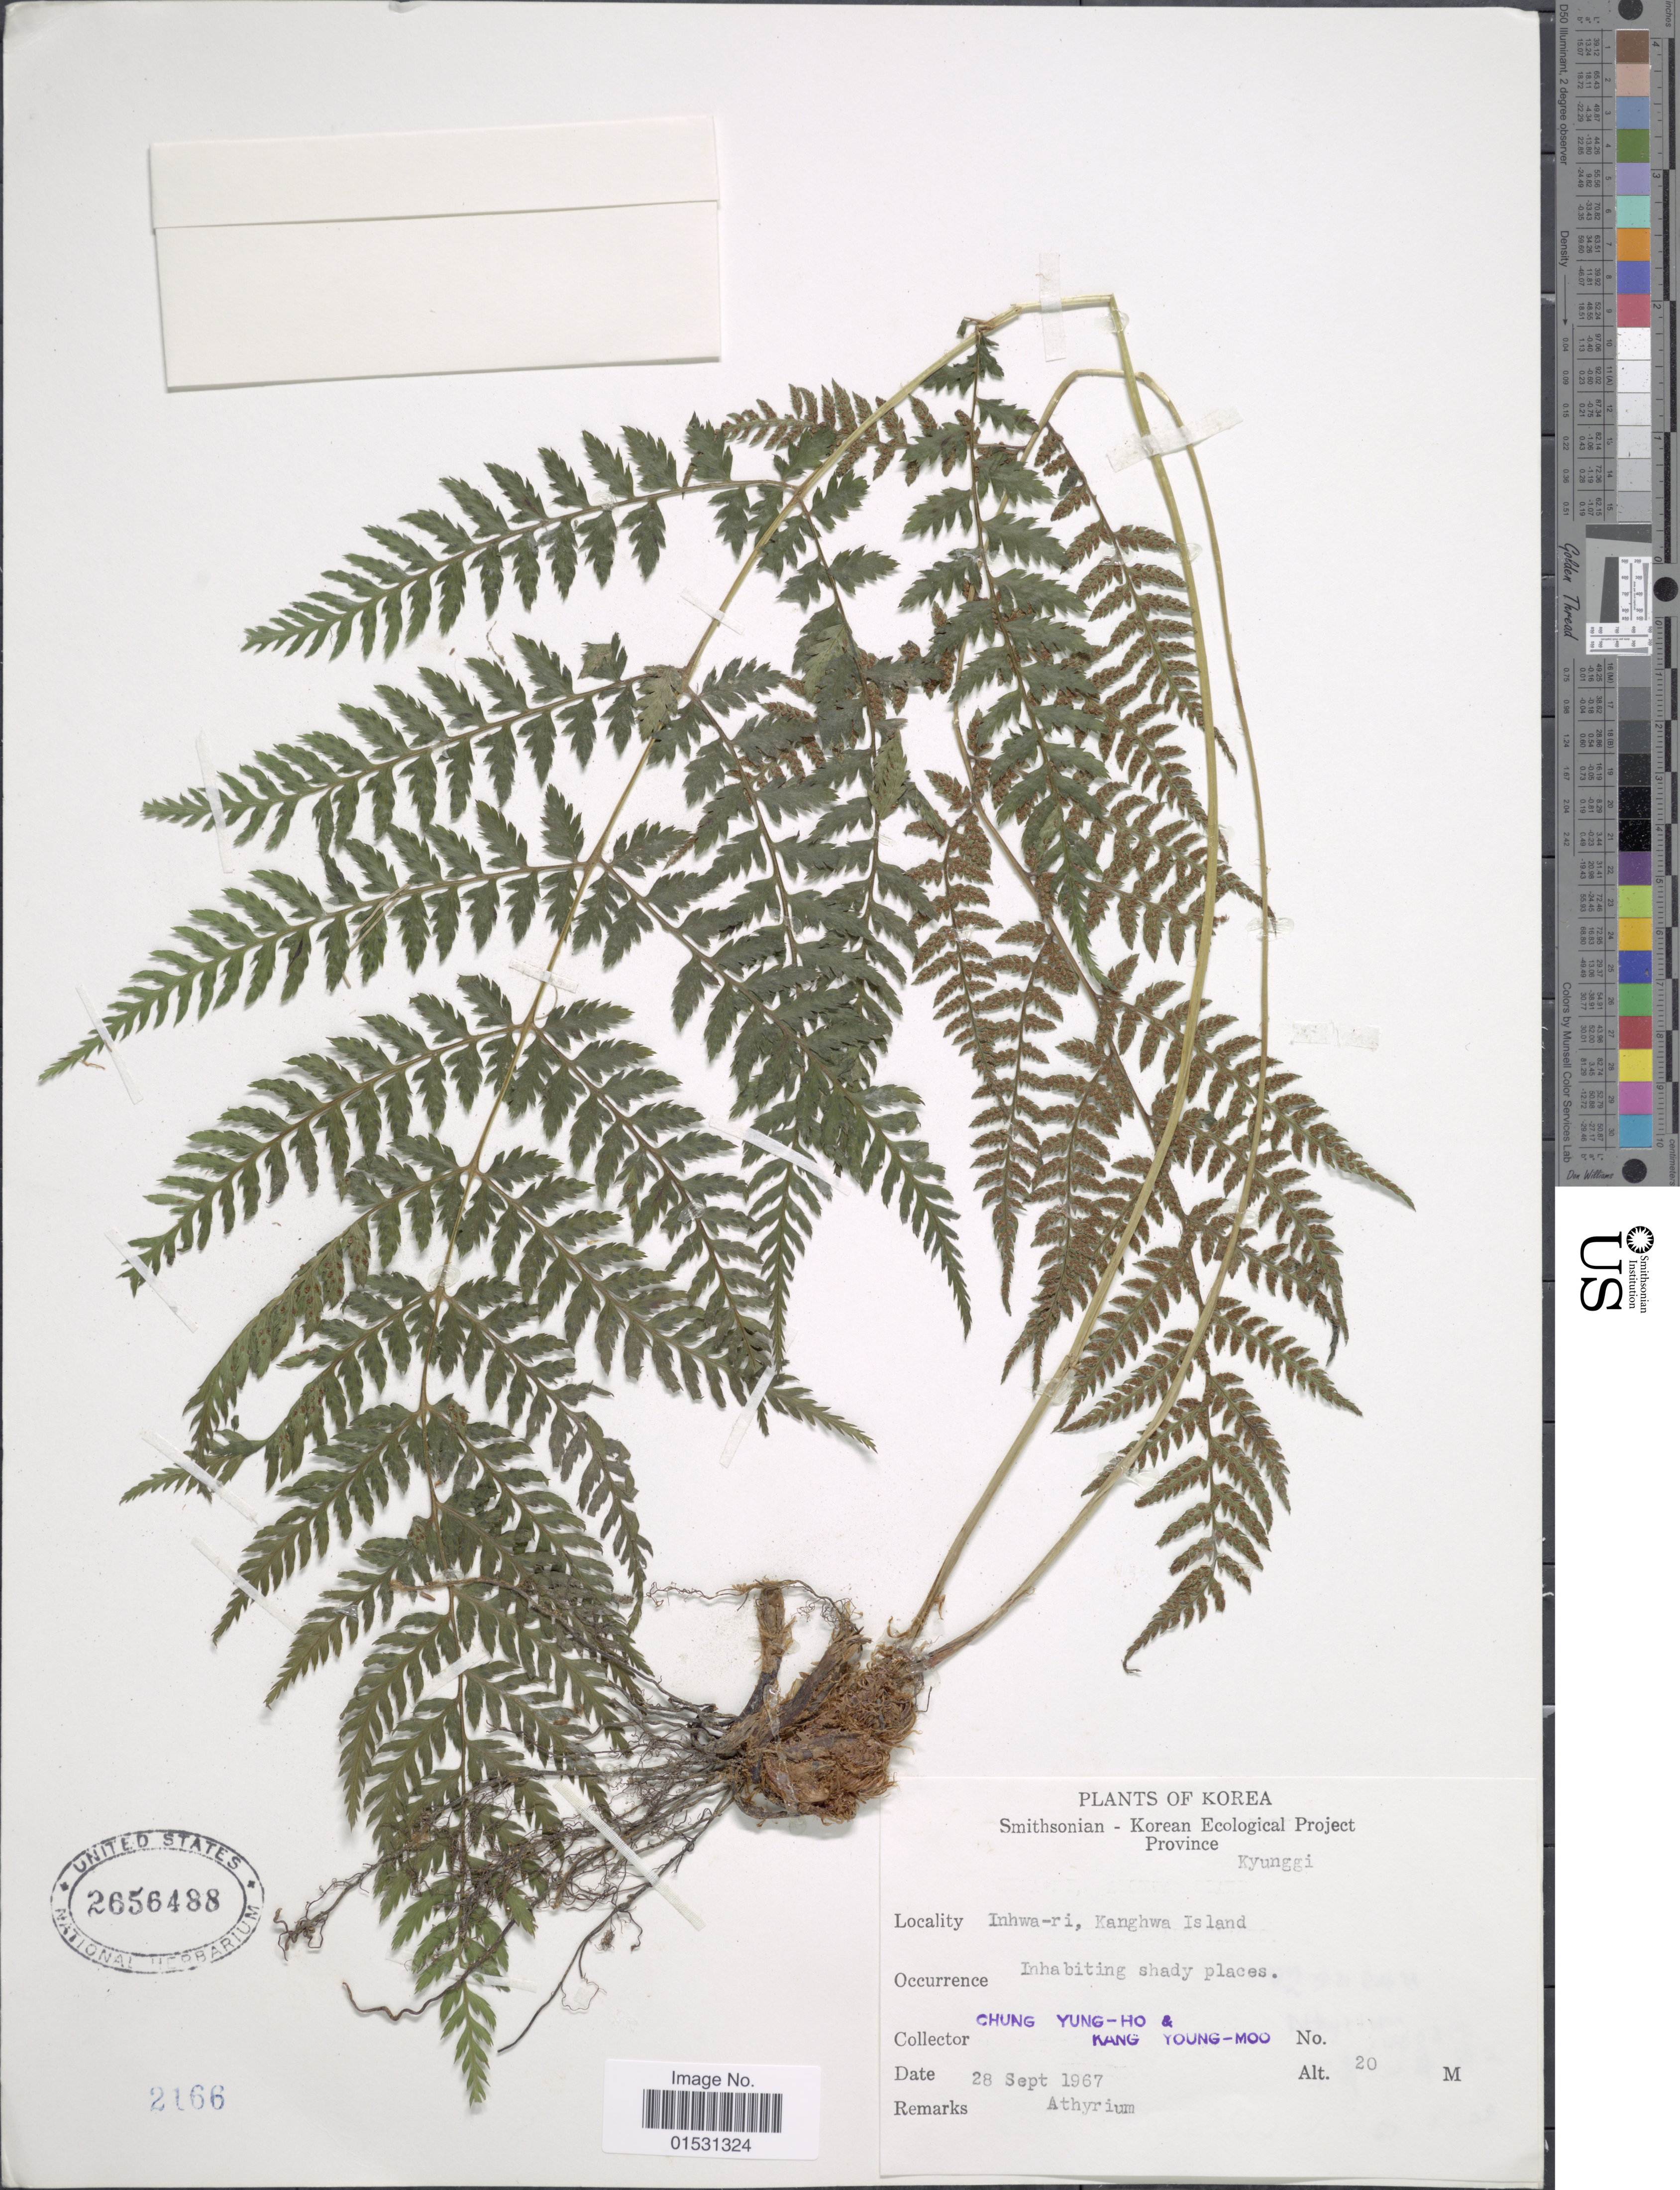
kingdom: Plantae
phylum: Tracheophyta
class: Polypodiopsida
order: Polypodiales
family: Athyriaceae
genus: Athyrium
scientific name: Athyrium sp.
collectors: Y. Chung & Y. Kang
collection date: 1967-09-28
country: South Korea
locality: Province Kyunggi. Korea. Inhwa-ri, Kanghwa Island.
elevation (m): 20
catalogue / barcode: US 2656488